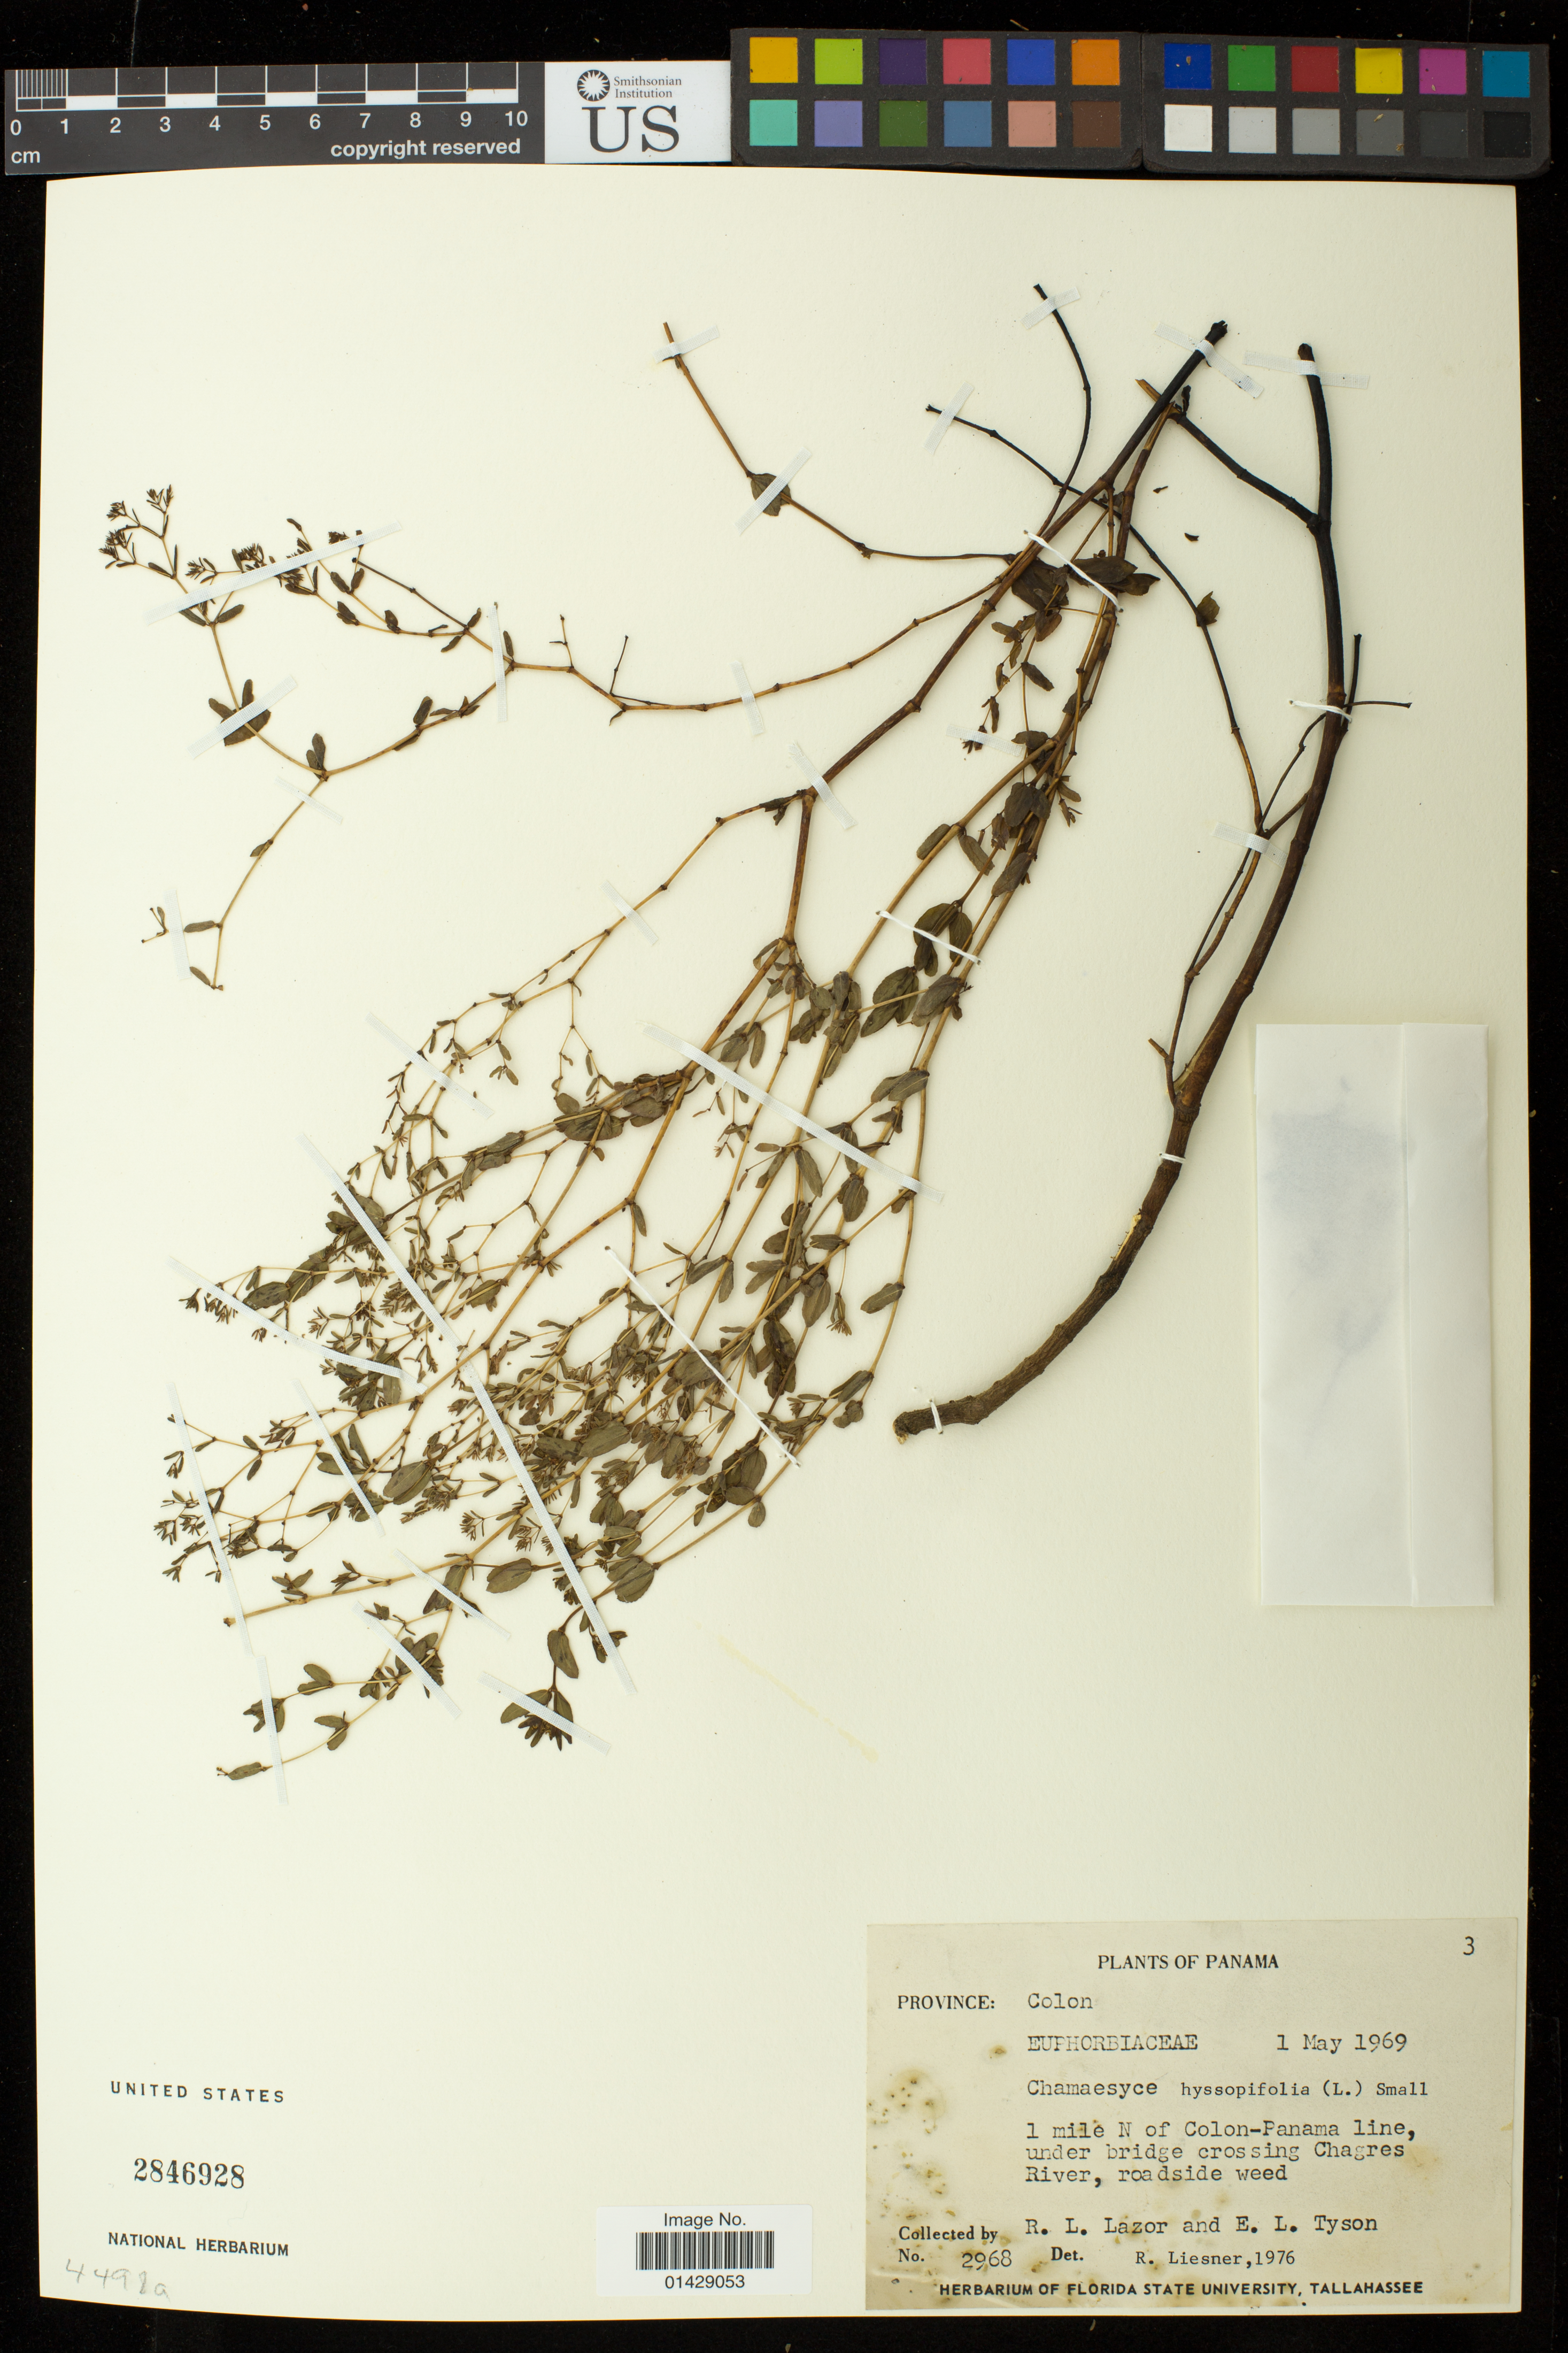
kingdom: Plantae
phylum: Tracheophyta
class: Magnoliopsida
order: Malpighiales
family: Euphorbiaceae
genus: Euphorbia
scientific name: Euphorbia hyssopifolia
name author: L.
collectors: R. L. Lazor & E. L. Tyson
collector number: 2968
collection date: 1969-05-01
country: Panama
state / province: Colón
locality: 1 mile N of Colon-Panama line, under bridge crossing Chagres River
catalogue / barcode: US 2846928